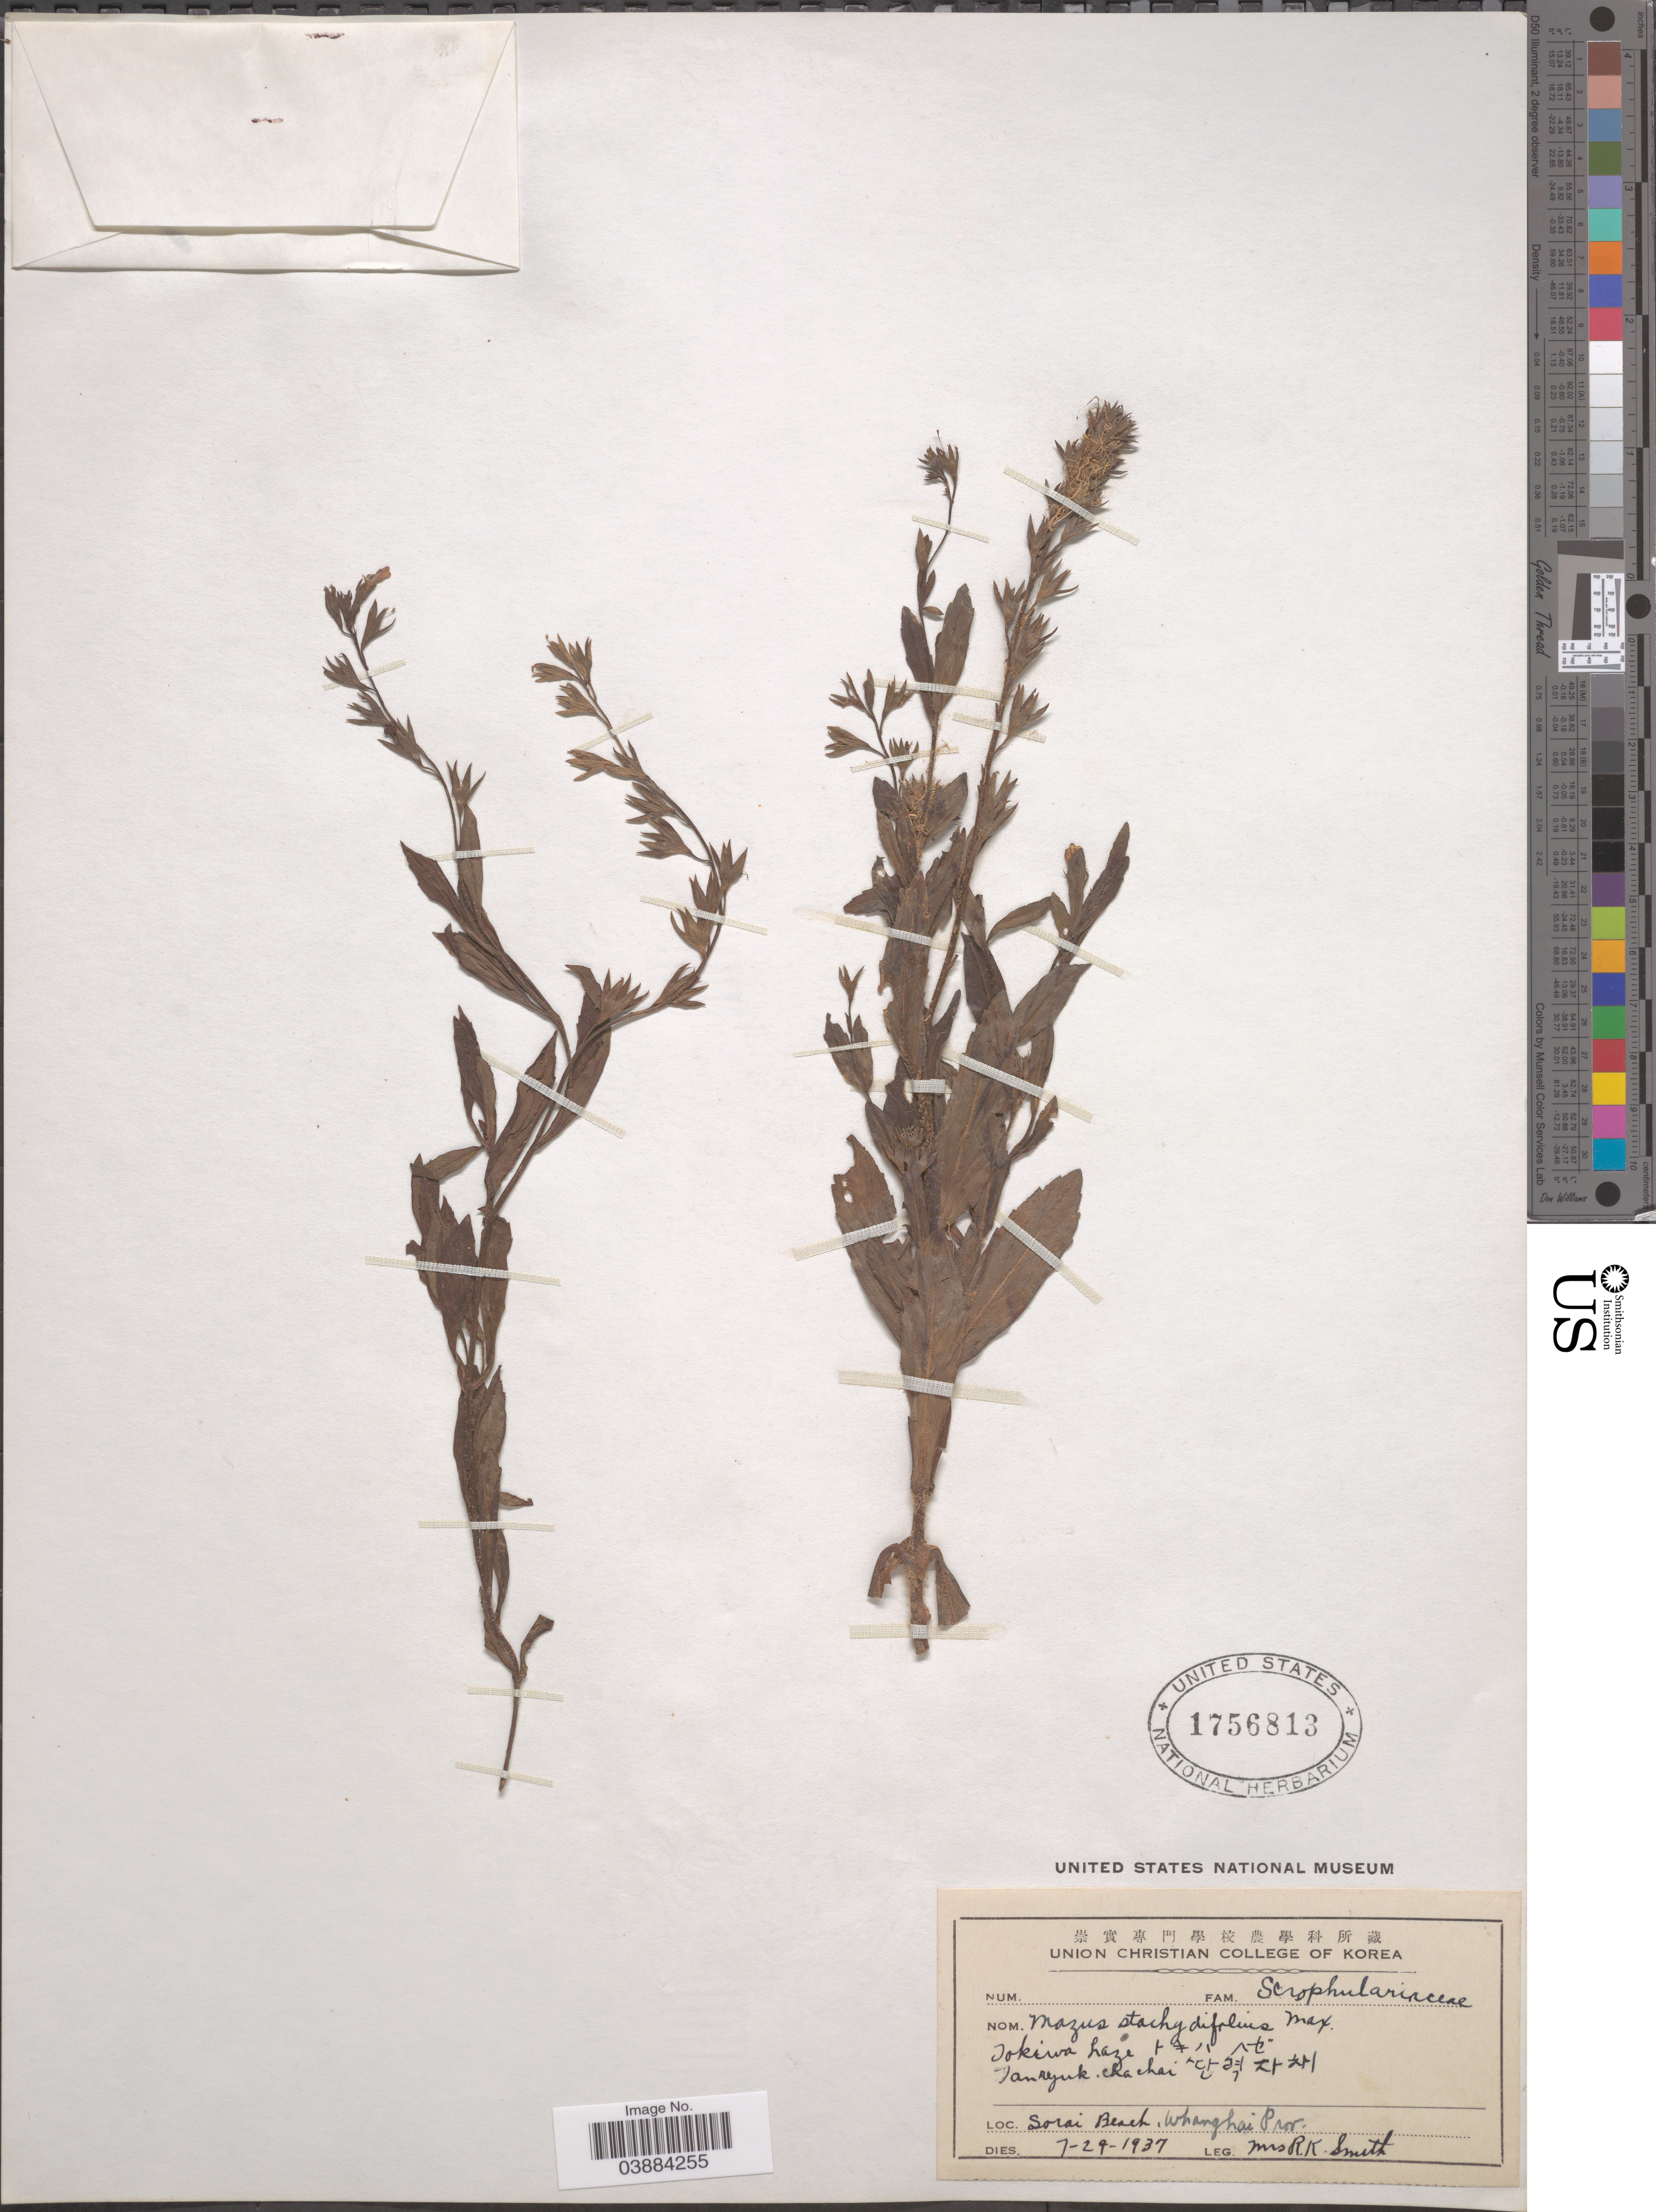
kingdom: Plantae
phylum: Tracheophyta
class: Magnoliopsida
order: Lamiales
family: Mazaceae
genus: Mazus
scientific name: Mazus stachydifolius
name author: (Turcz.) Maxim.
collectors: R. Smith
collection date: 1937-07-29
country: North Korea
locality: Sorai Beach, Whanghai Prov.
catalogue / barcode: US 1756813